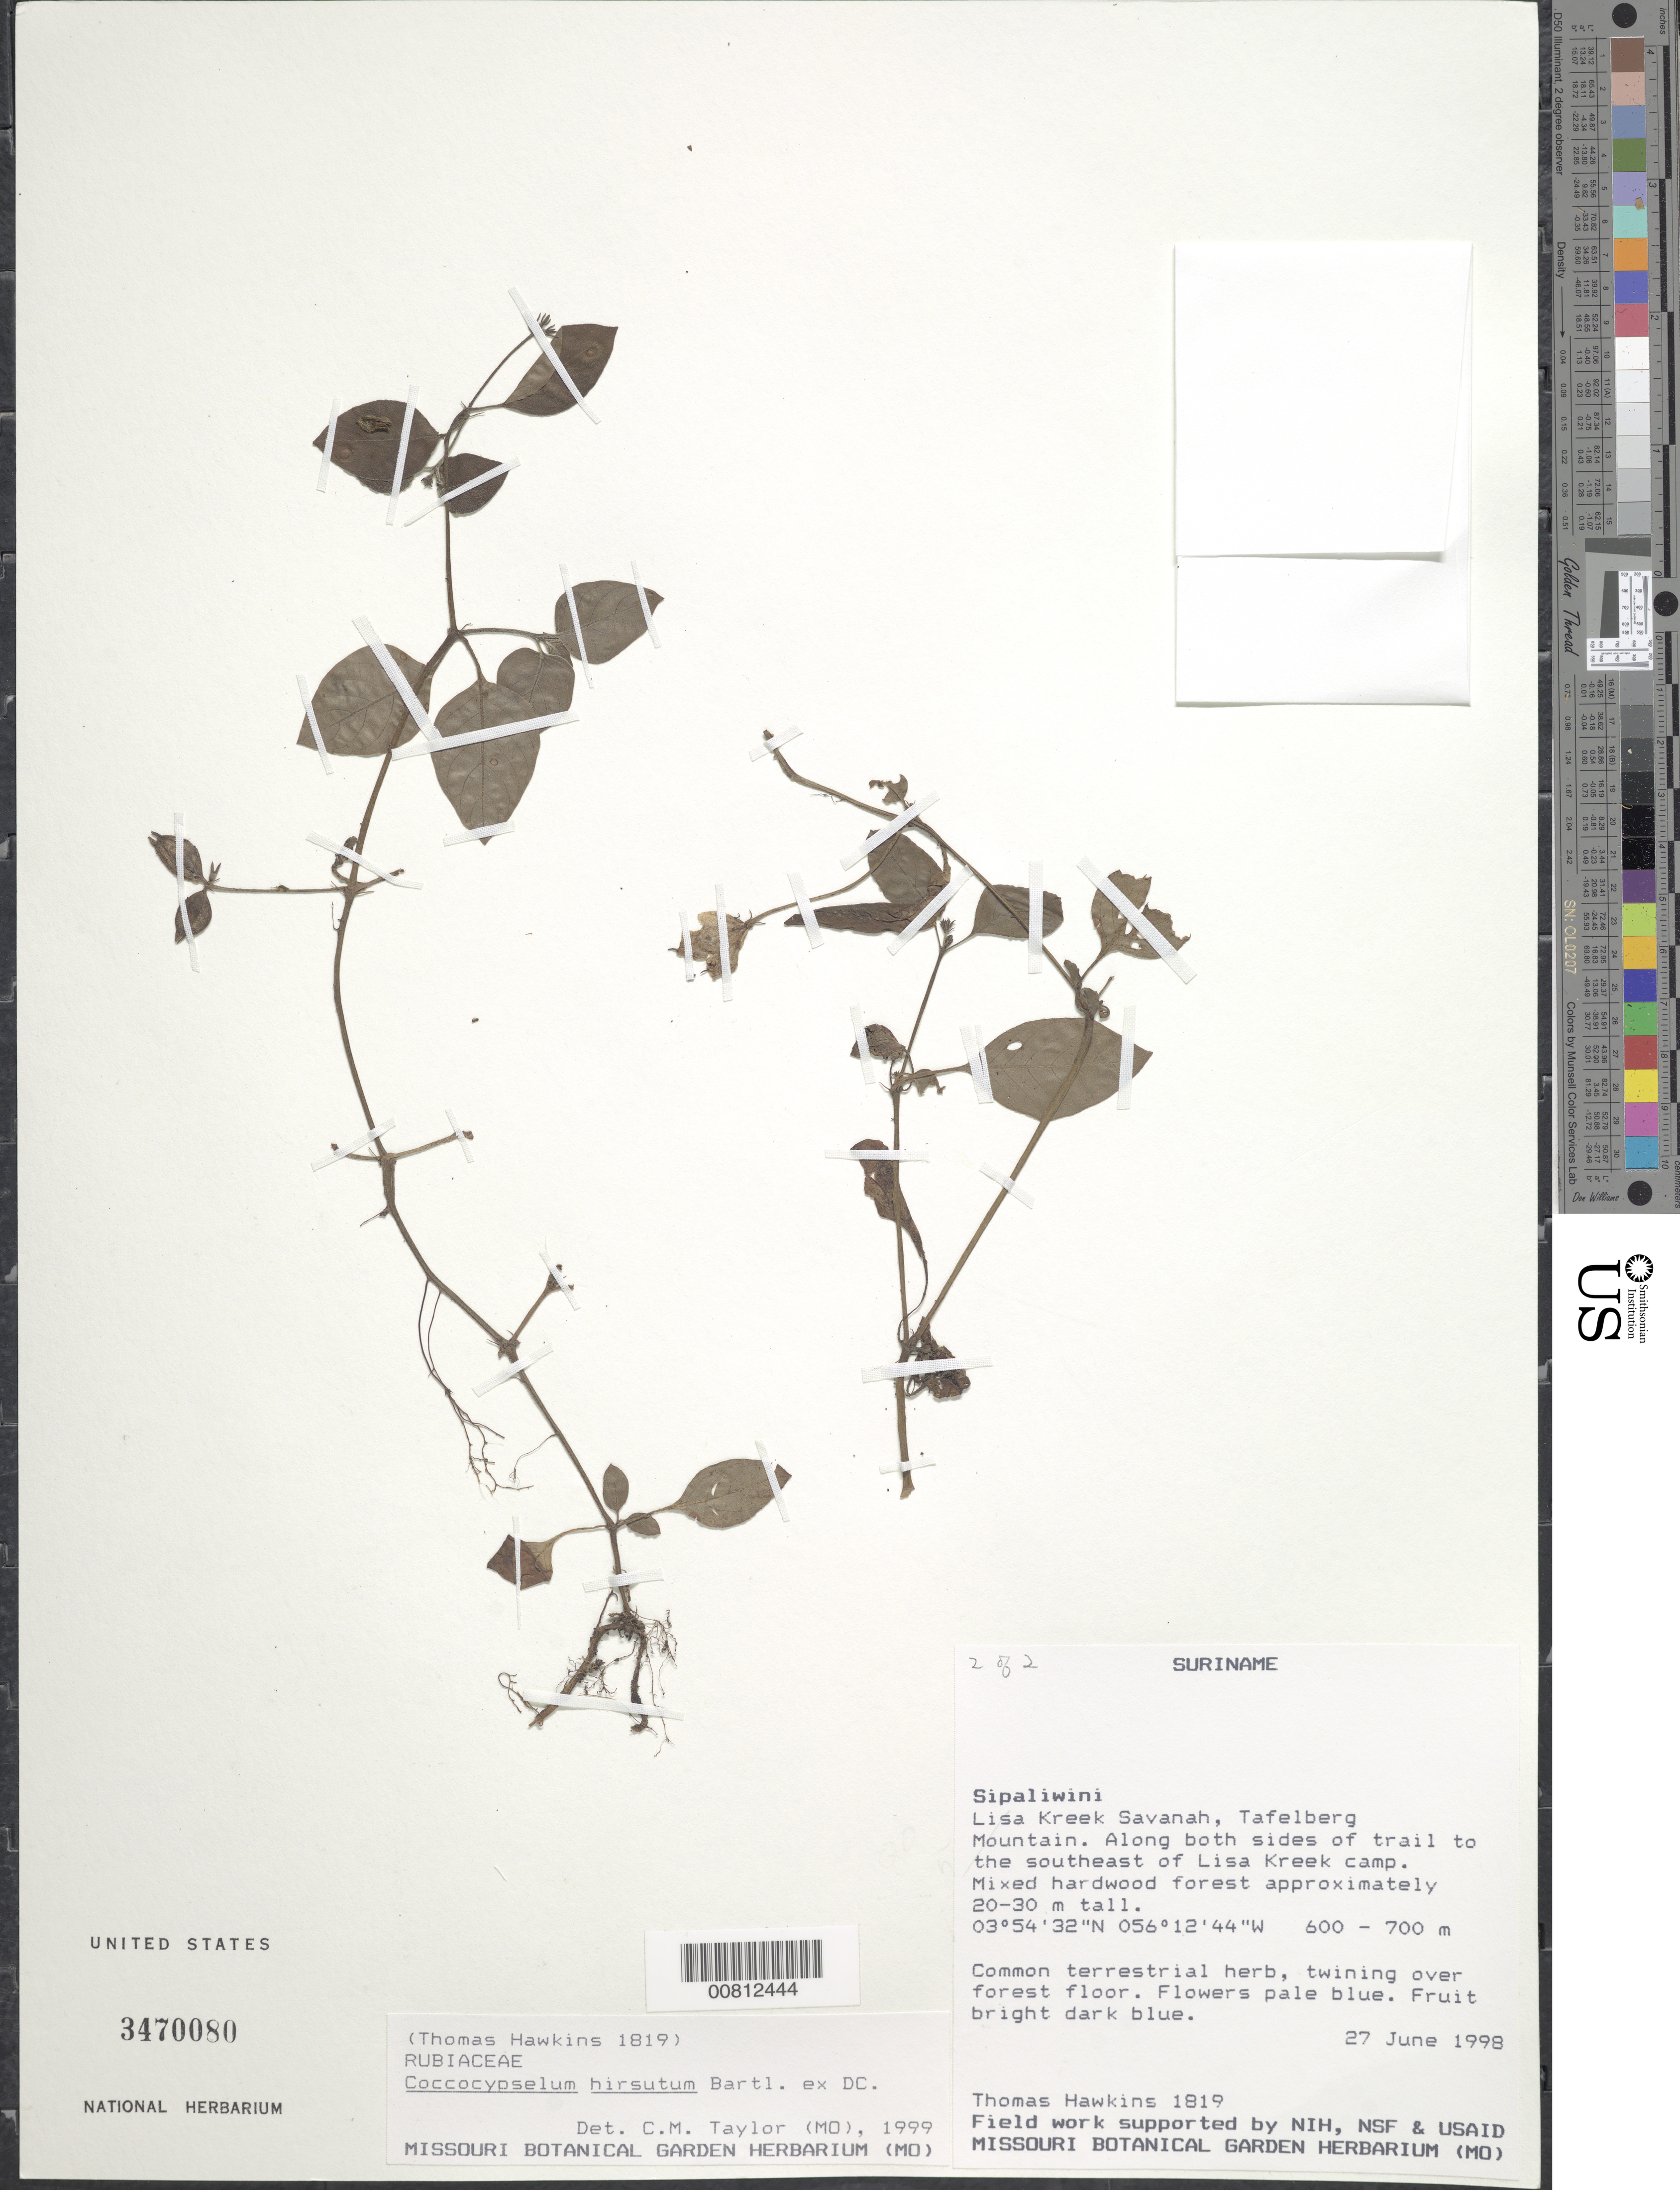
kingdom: Plantae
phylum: Tracheophyta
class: Magnoliopsida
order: Gentianales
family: Rubiaceae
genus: Coccocypselum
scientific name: Coccocypselum hirsutum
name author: Bartl. ex DC.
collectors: T. Hawkins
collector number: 1819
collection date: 1998-06-27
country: Suriname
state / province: Sipaliwini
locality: Lisa Kreek Savanah, Tafelberg Mountain, along both sides of trail to the southeast of Lisa Kreek camp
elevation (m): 600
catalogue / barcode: US 3470080